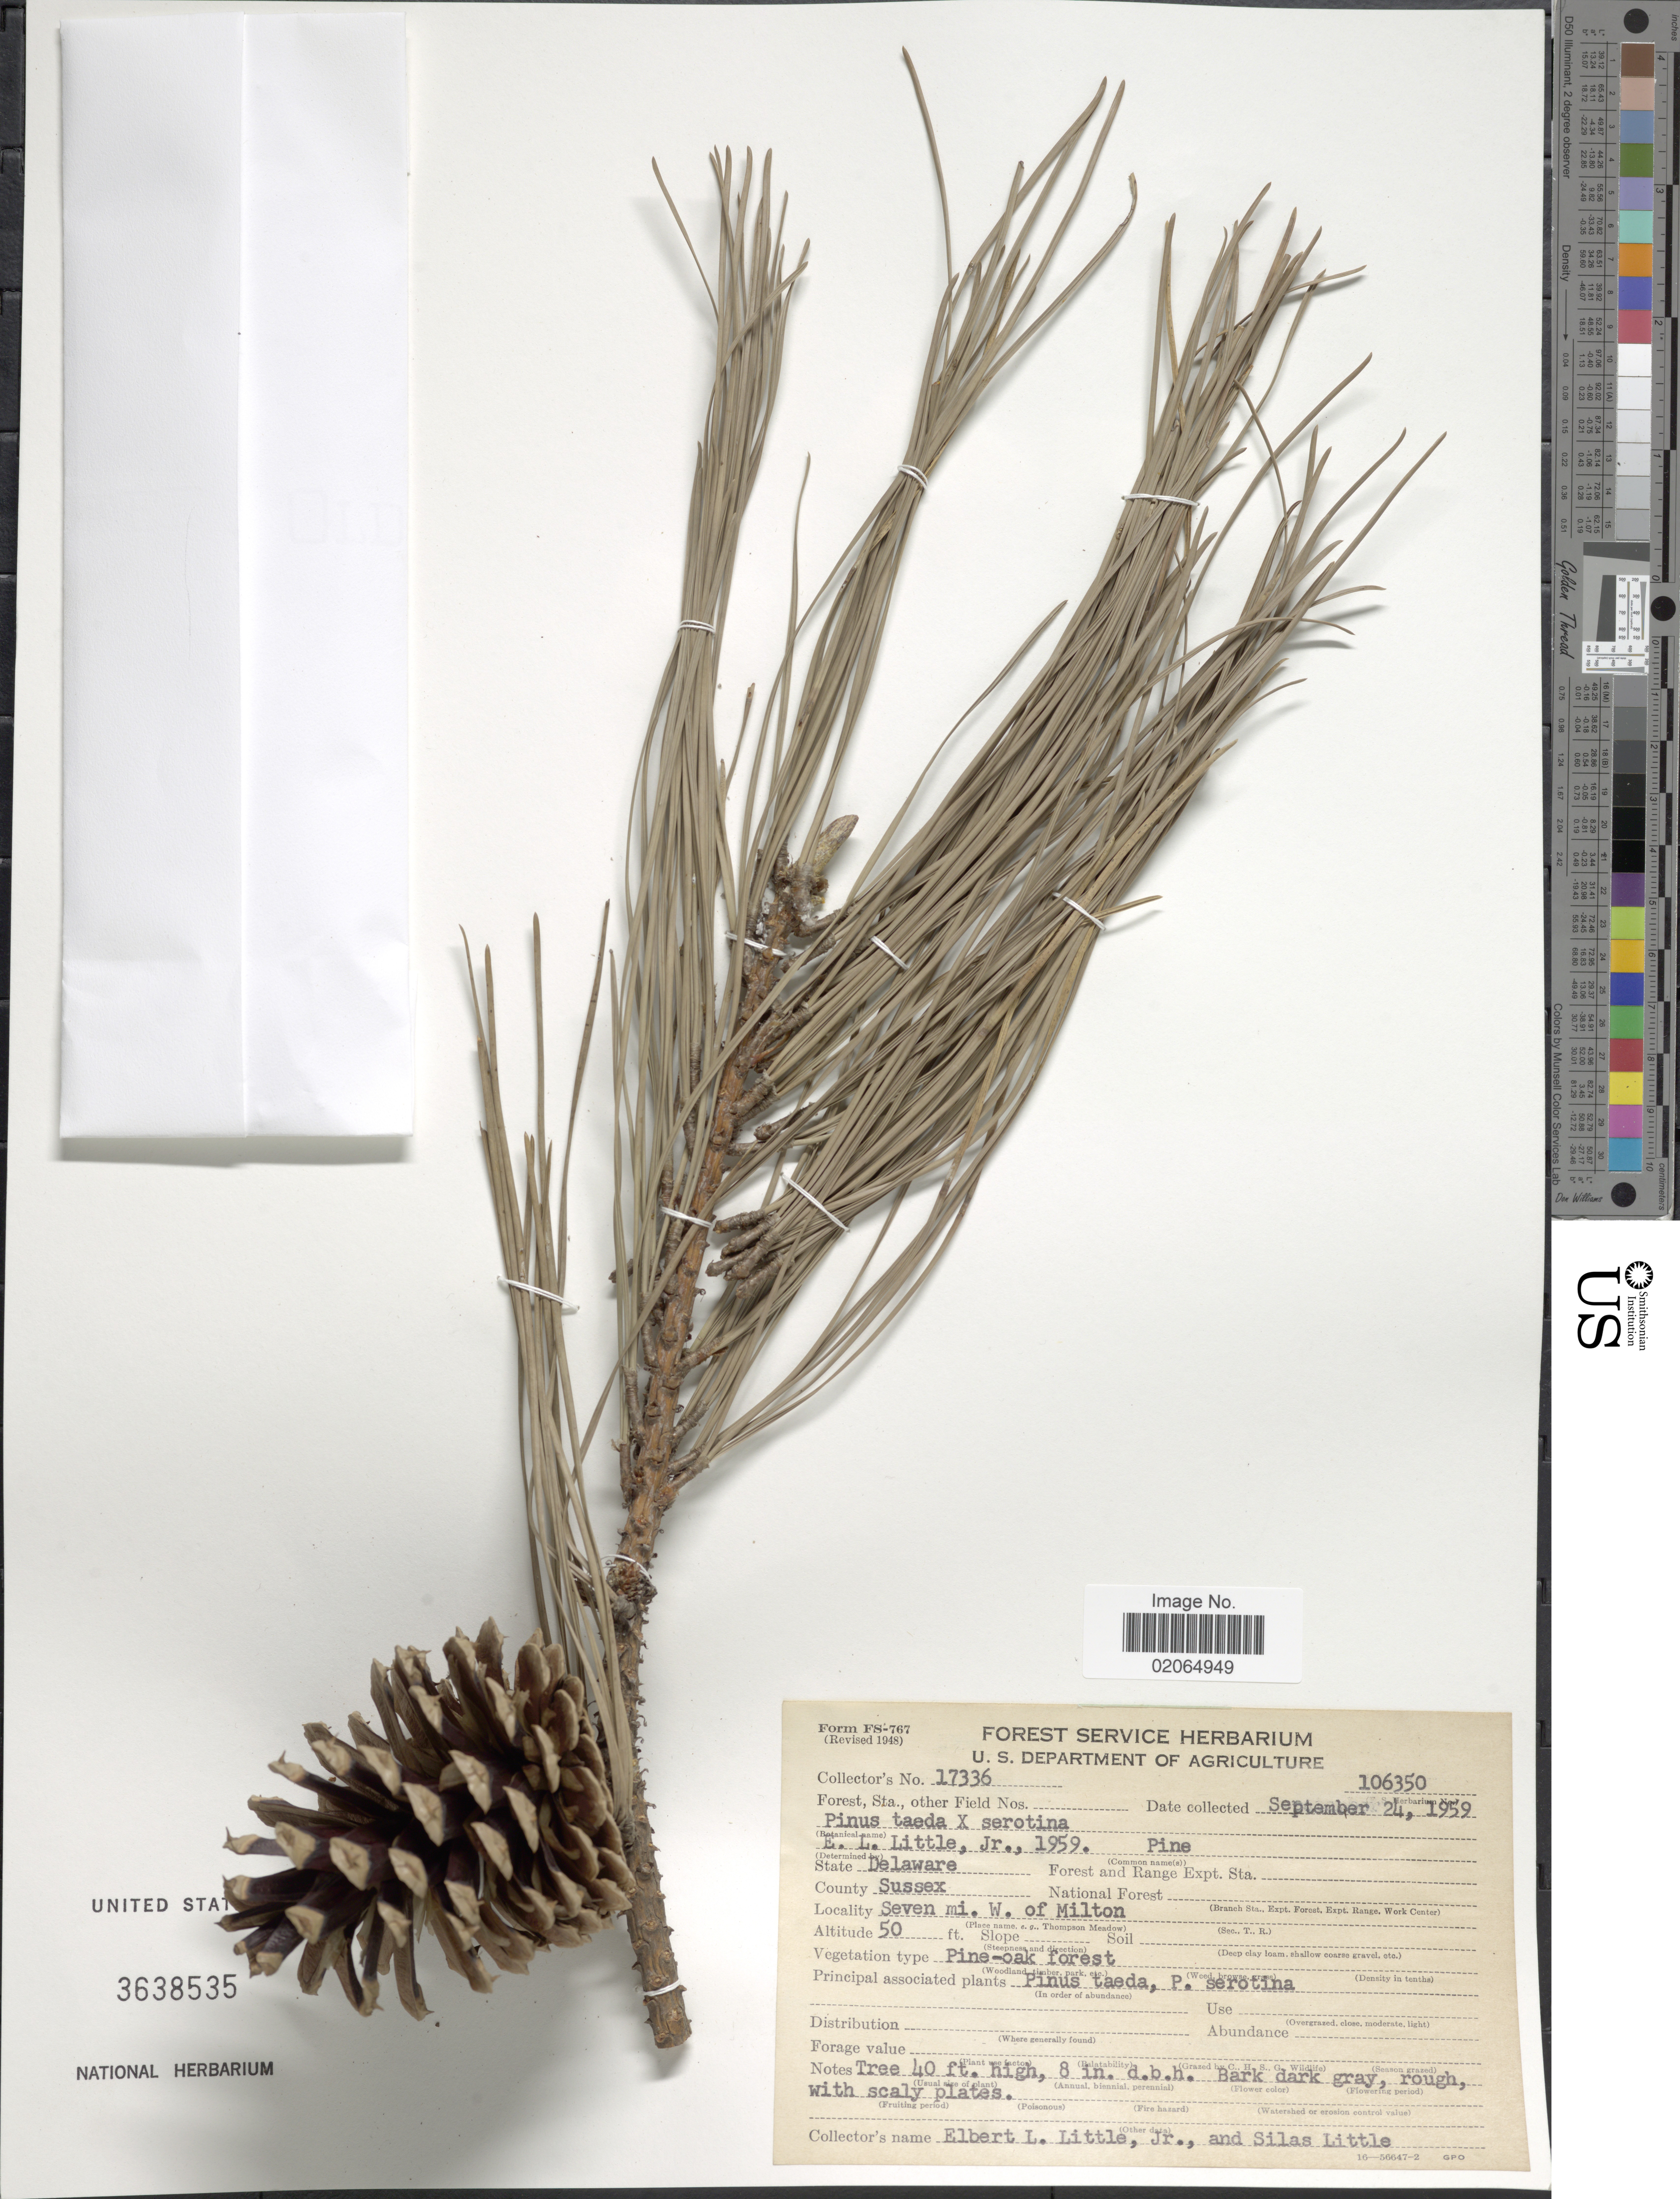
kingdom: Plantae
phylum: Tracheophyta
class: Pinopsida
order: Pinales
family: Pinaceae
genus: Pinus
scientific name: Pinus taeda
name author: L.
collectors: E. L. Little & S. Little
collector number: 17336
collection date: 1959-09-24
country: United States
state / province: Delaware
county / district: Sussex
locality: County Sussex, Seven mi. W. of Milton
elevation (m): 15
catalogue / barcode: US 3638535